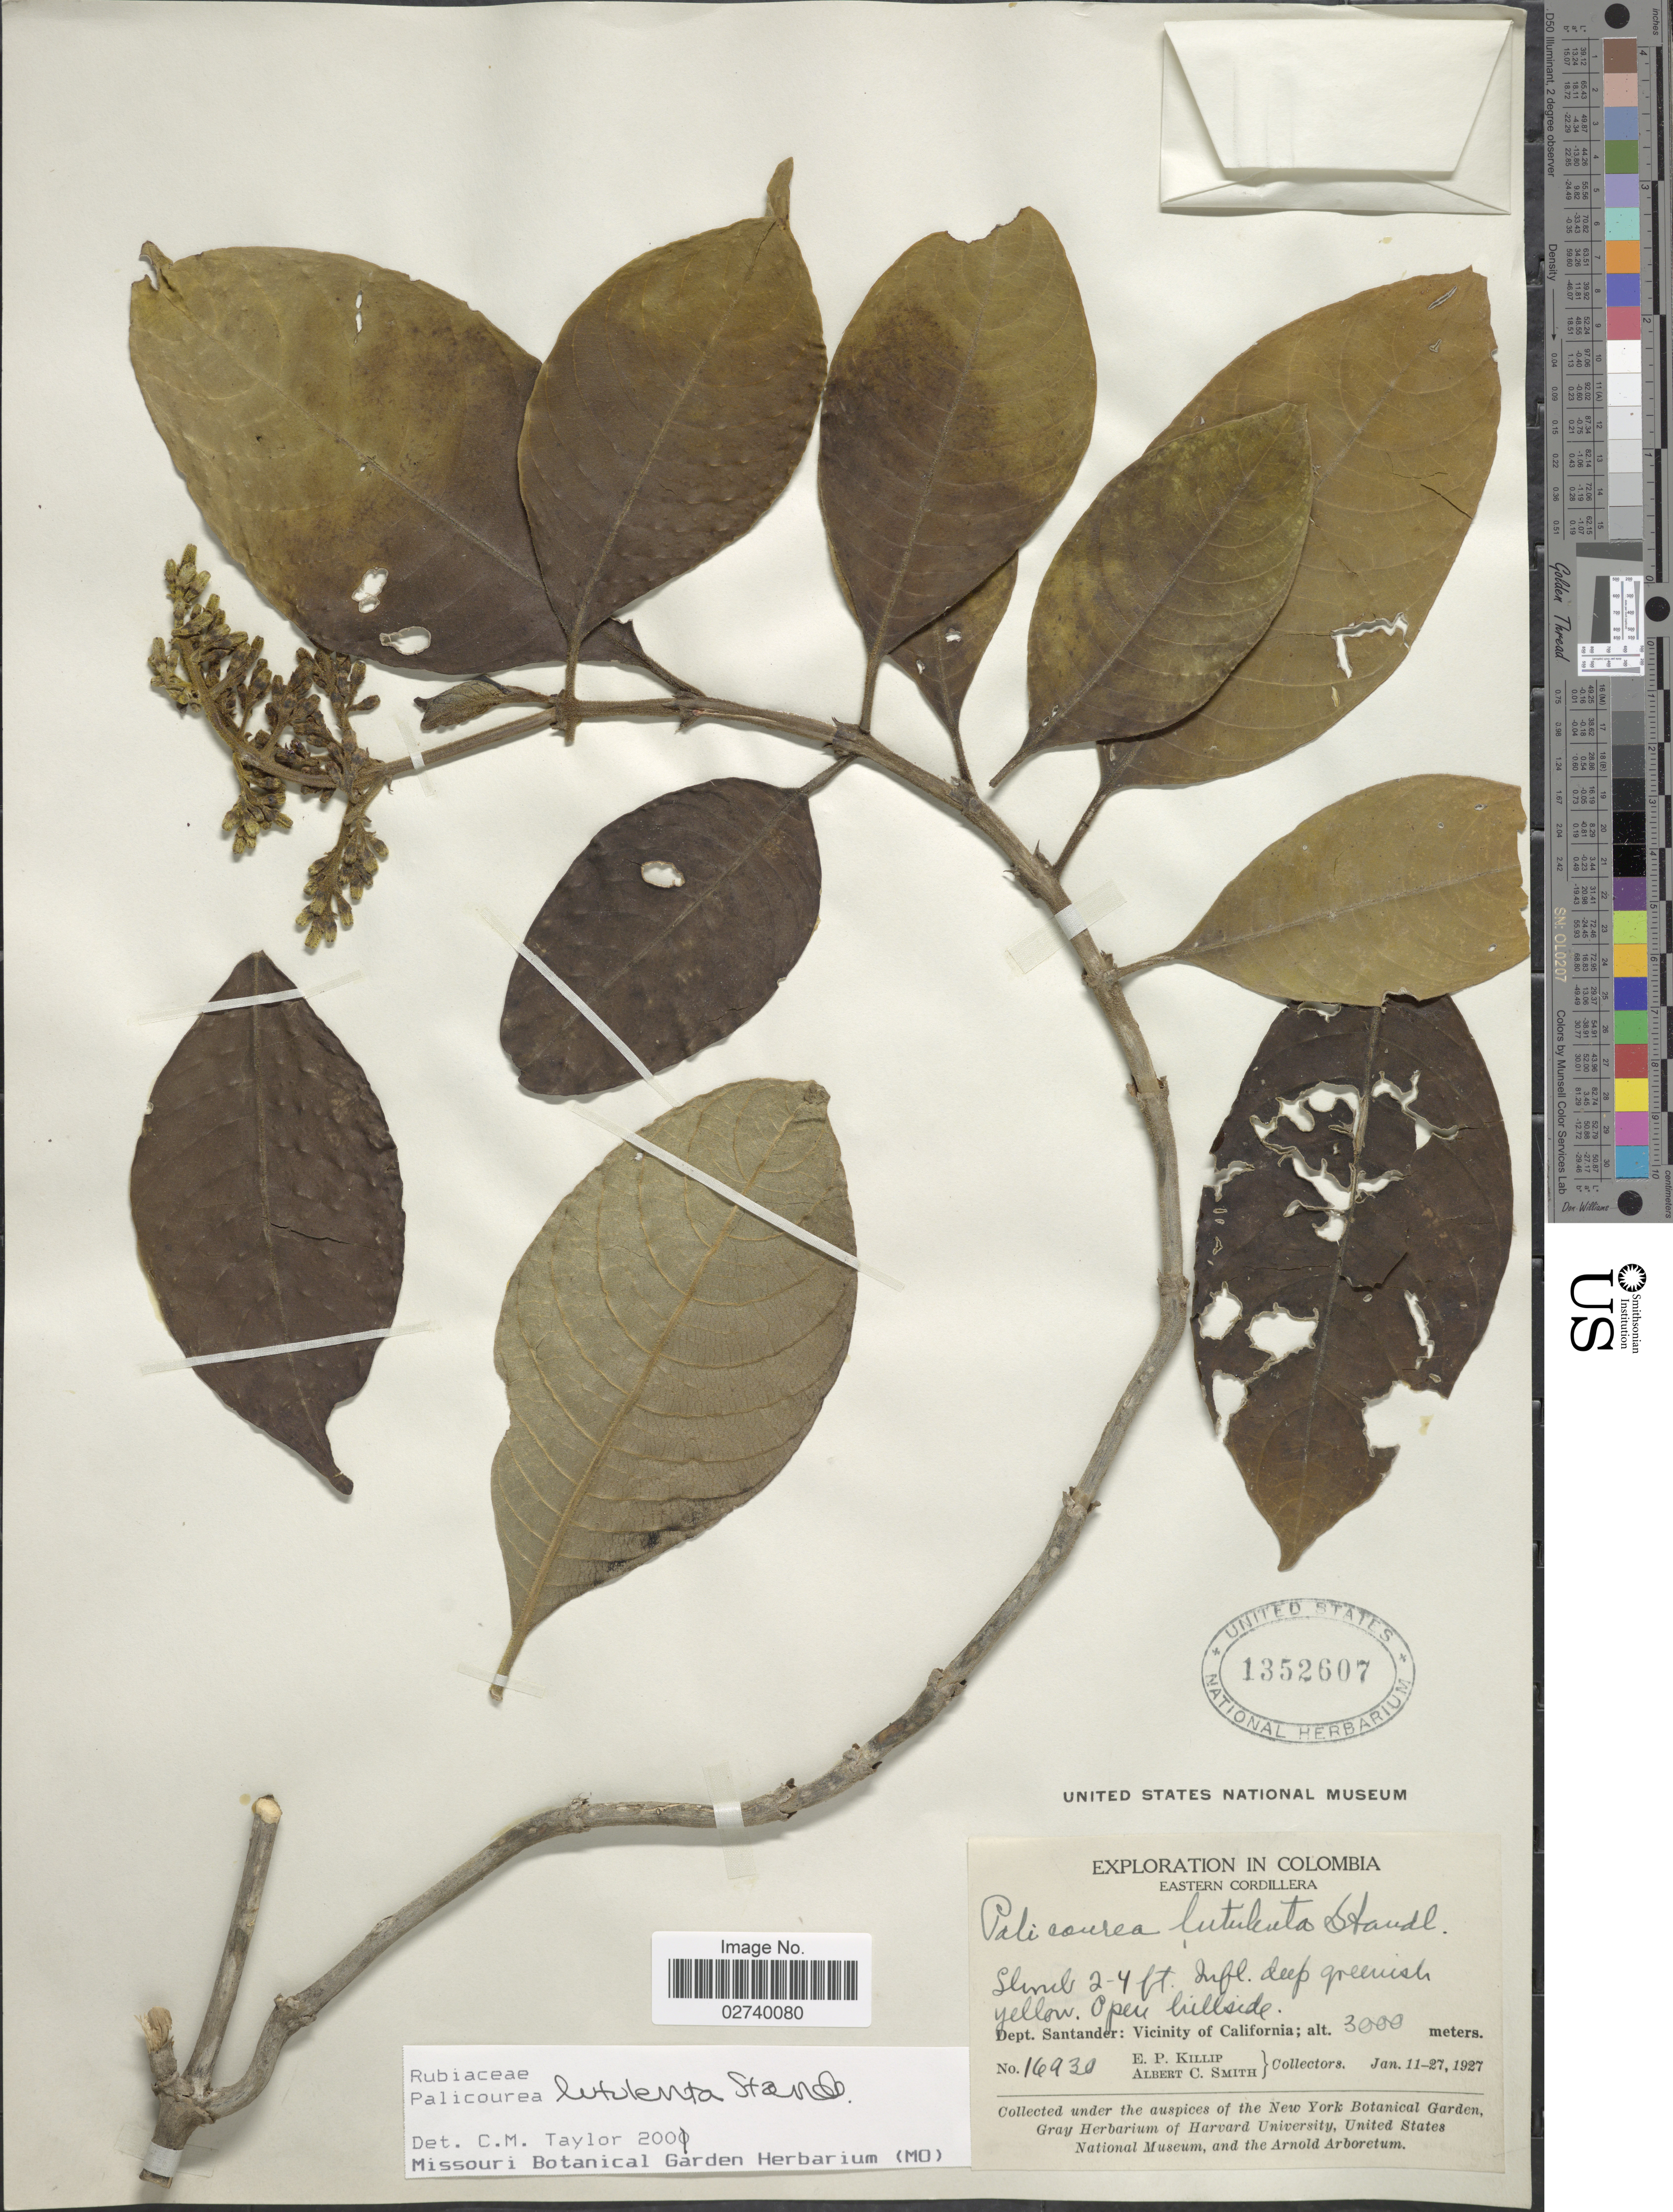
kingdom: Plantae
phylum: Tracheophyta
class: Magnoliopsida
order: Gentianales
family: Rubiaceae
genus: Palicourea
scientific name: Palicourea lutulenta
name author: Standl.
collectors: E. P. Killip & A. C. Smith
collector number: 16930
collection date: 1927-01-11/1927-01-27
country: Colombia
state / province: Santander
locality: Eastern Cordillera, Vicinity of California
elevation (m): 3000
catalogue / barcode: US 1352607